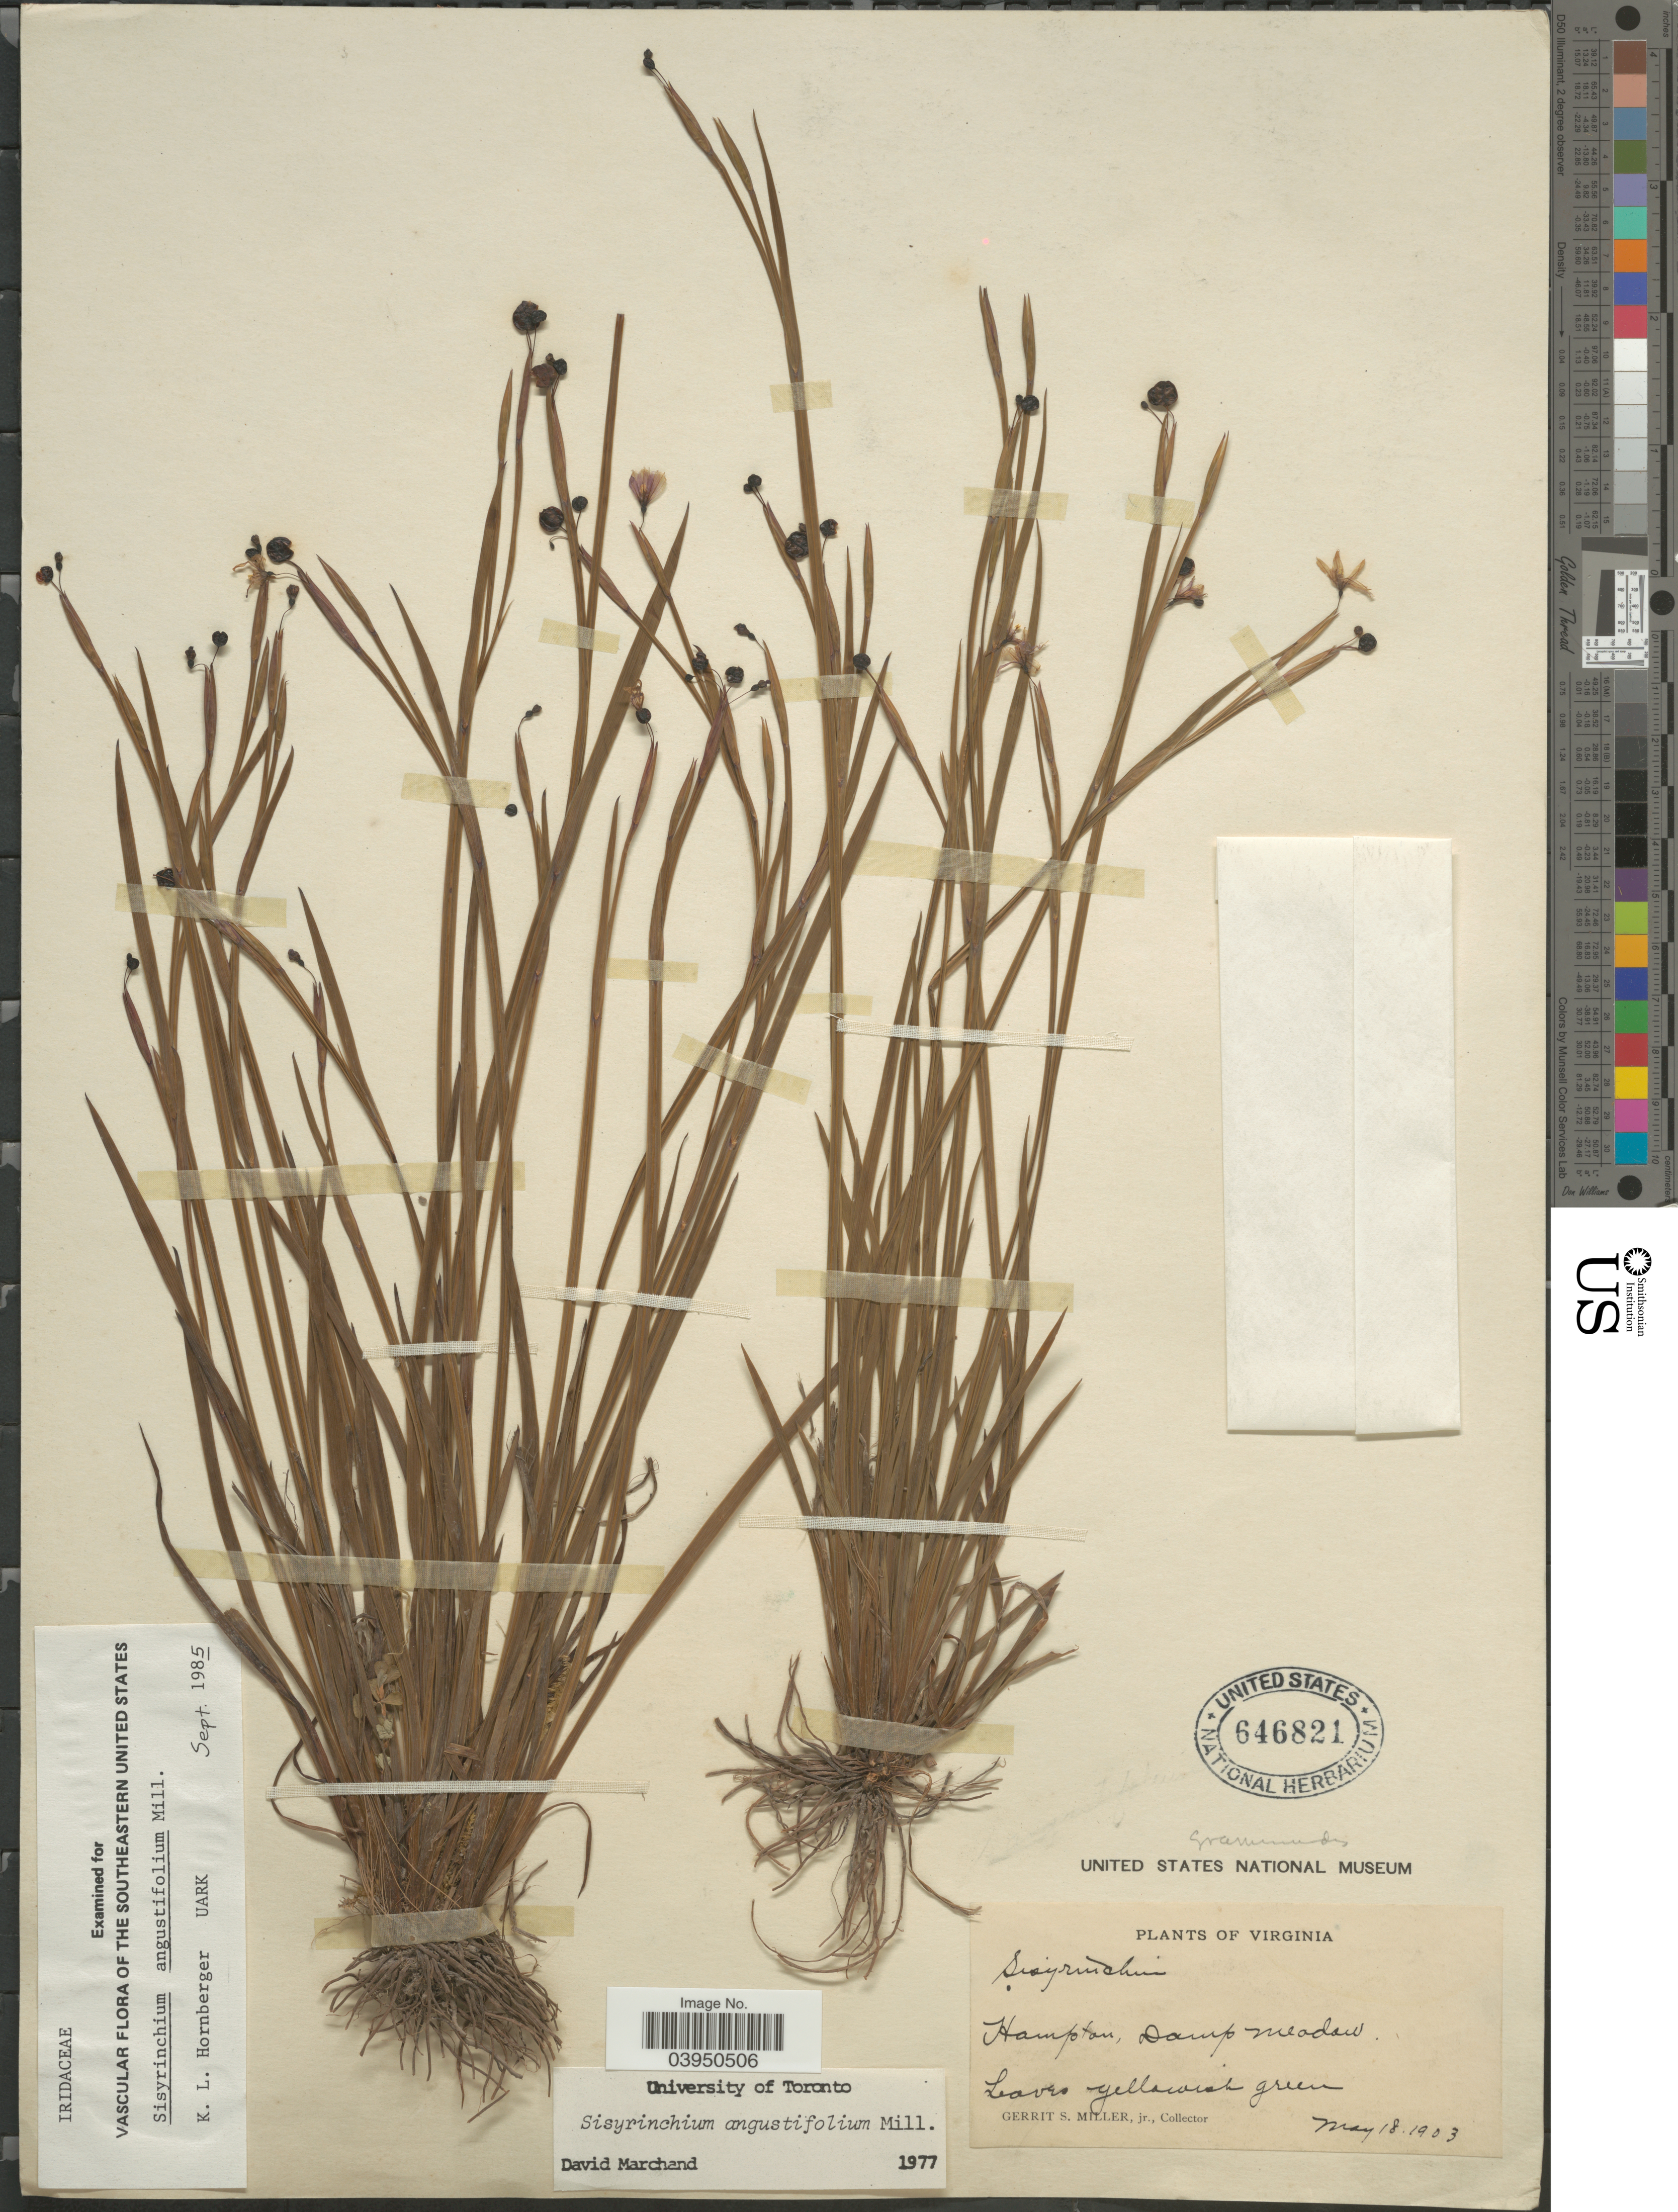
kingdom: Plantae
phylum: Tracheophyta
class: Liliopsida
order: Asparagales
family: Iridaceae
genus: Sisyrinchium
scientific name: Sisyrinchium angustifolium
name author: Mill.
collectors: G. S. Miller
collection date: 1903-05-18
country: United States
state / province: Virginia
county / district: City of Hampton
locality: Hampton.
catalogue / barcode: US 646821